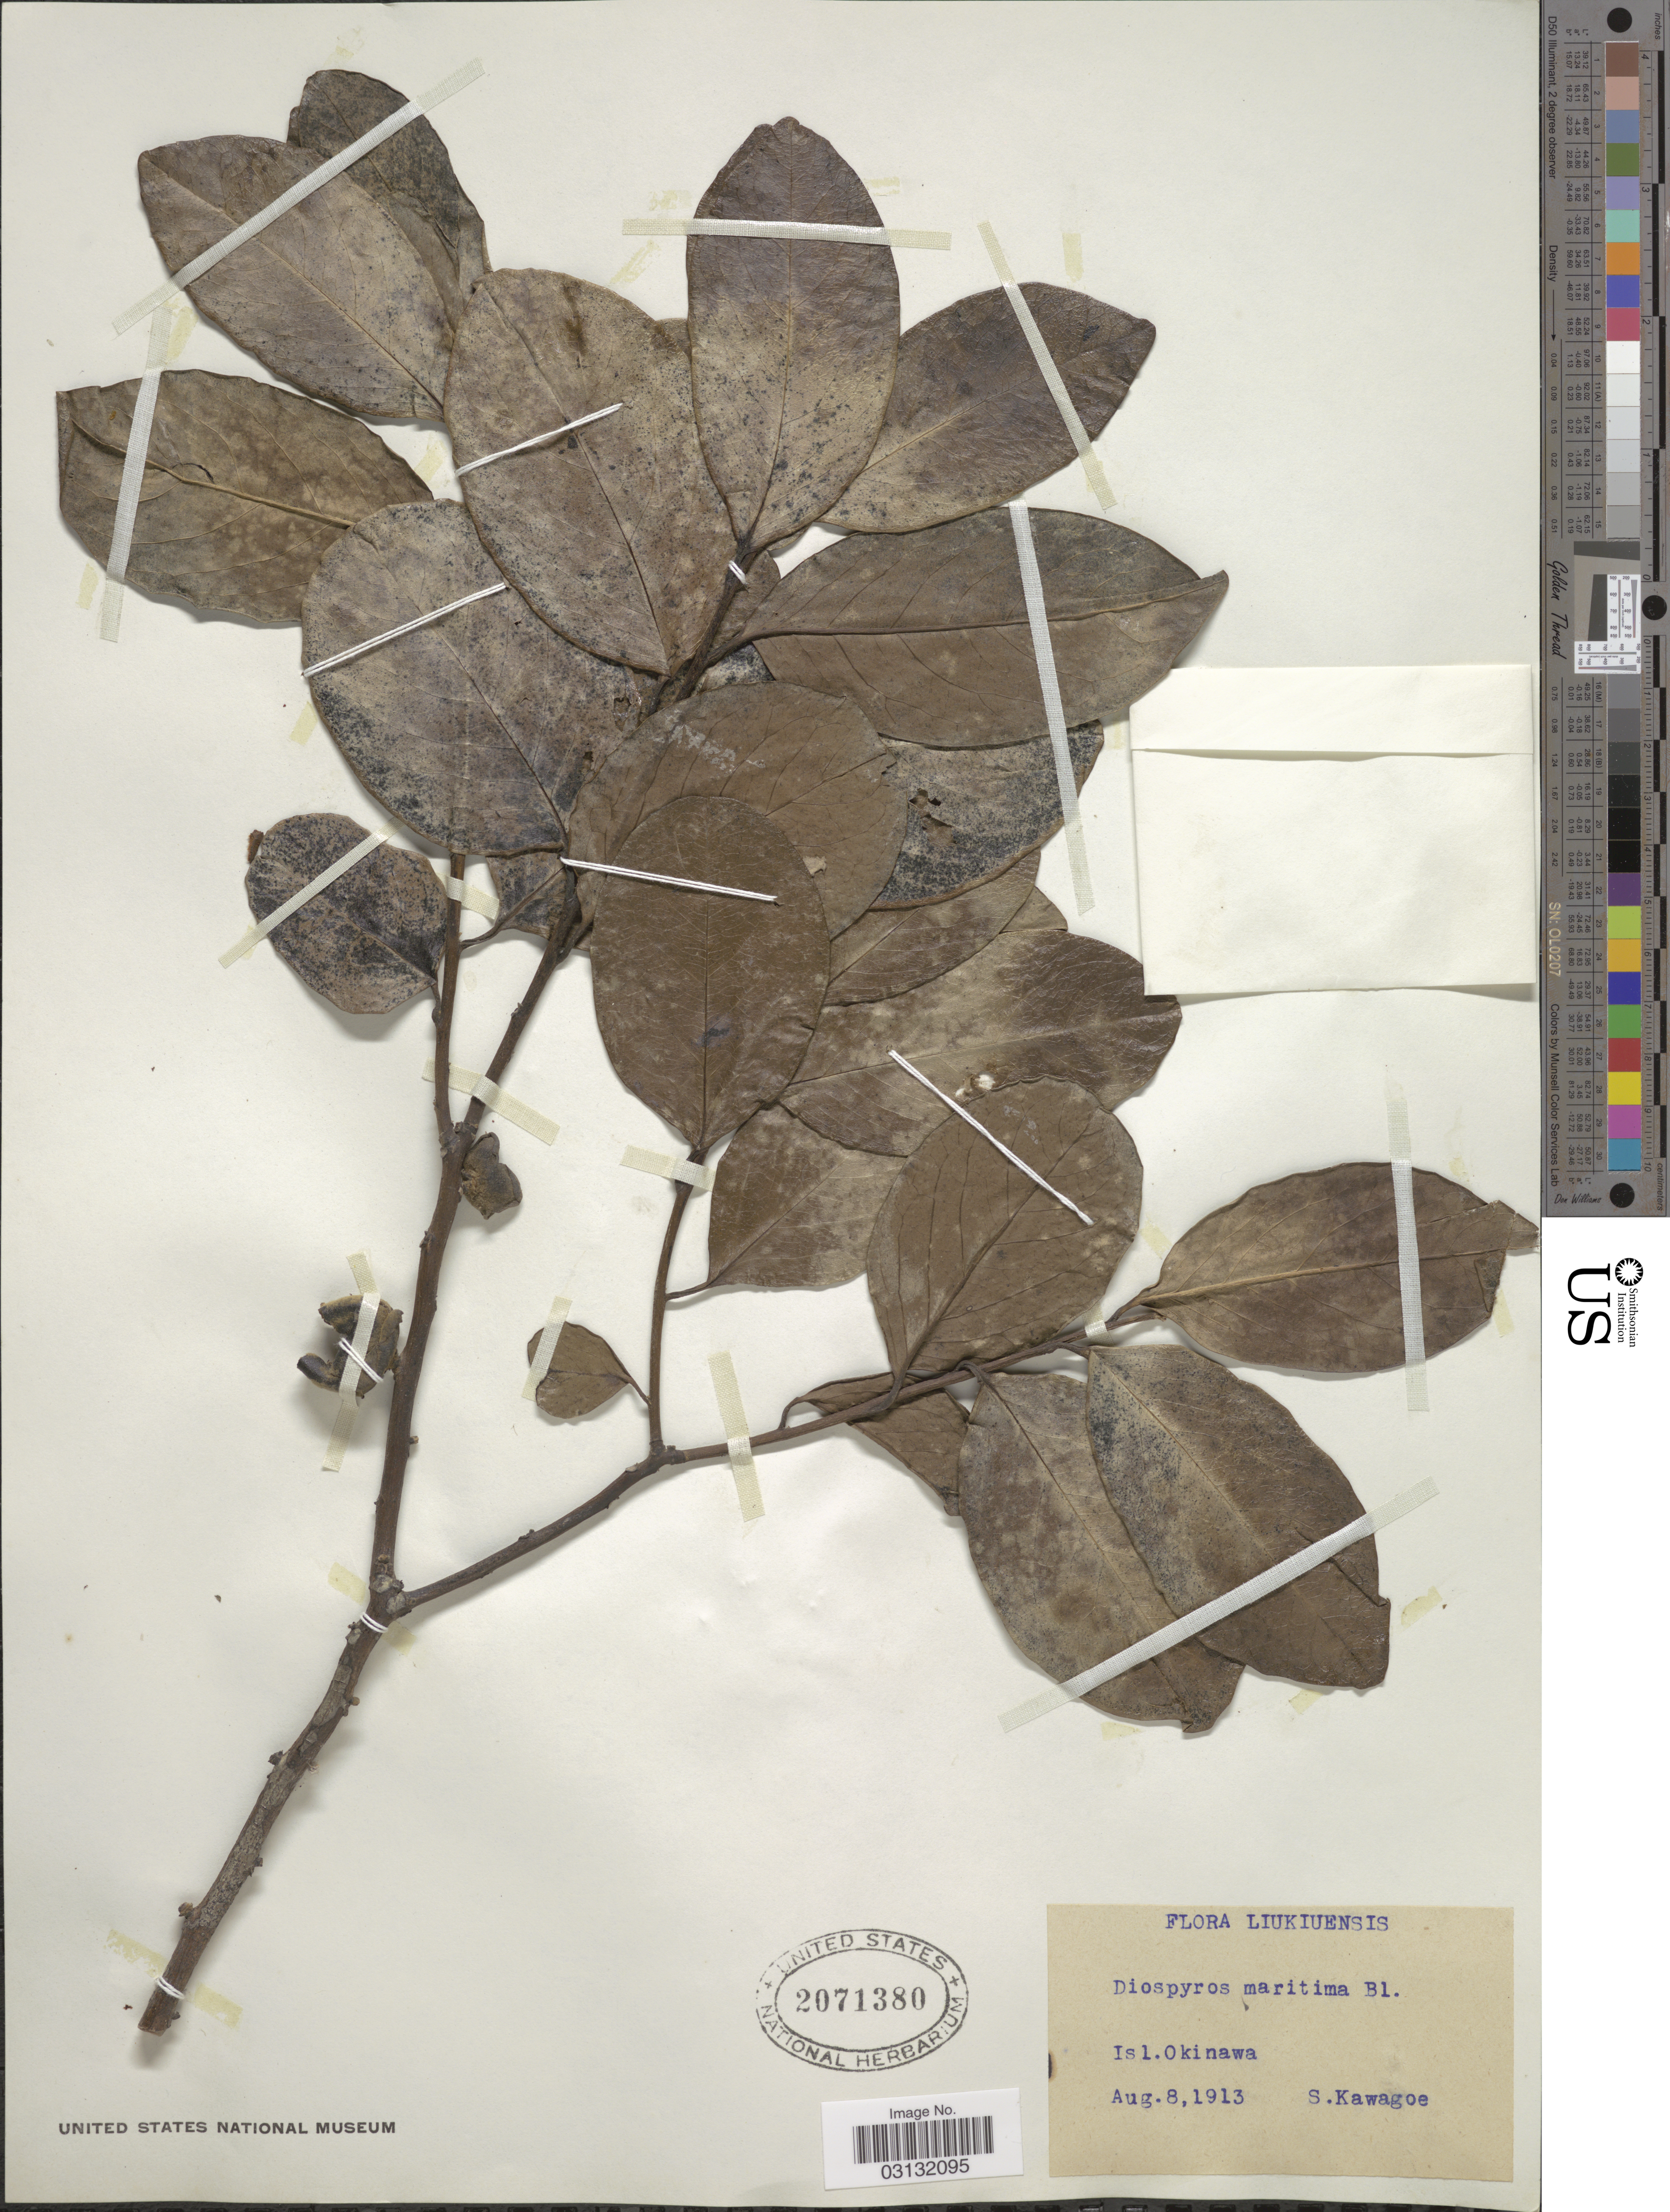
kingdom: Plantae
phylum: Tracheophyta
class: Magnoliopsida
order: Ericales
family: Ebenaceae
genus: Diospyros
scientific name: Diospyros maritima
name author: Blume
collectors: S. Kawagoe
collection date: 1913-08-08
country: Japan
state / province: Okinawa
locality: Liukiuensis, Isl. Okinawa.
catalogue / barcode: US 2071380